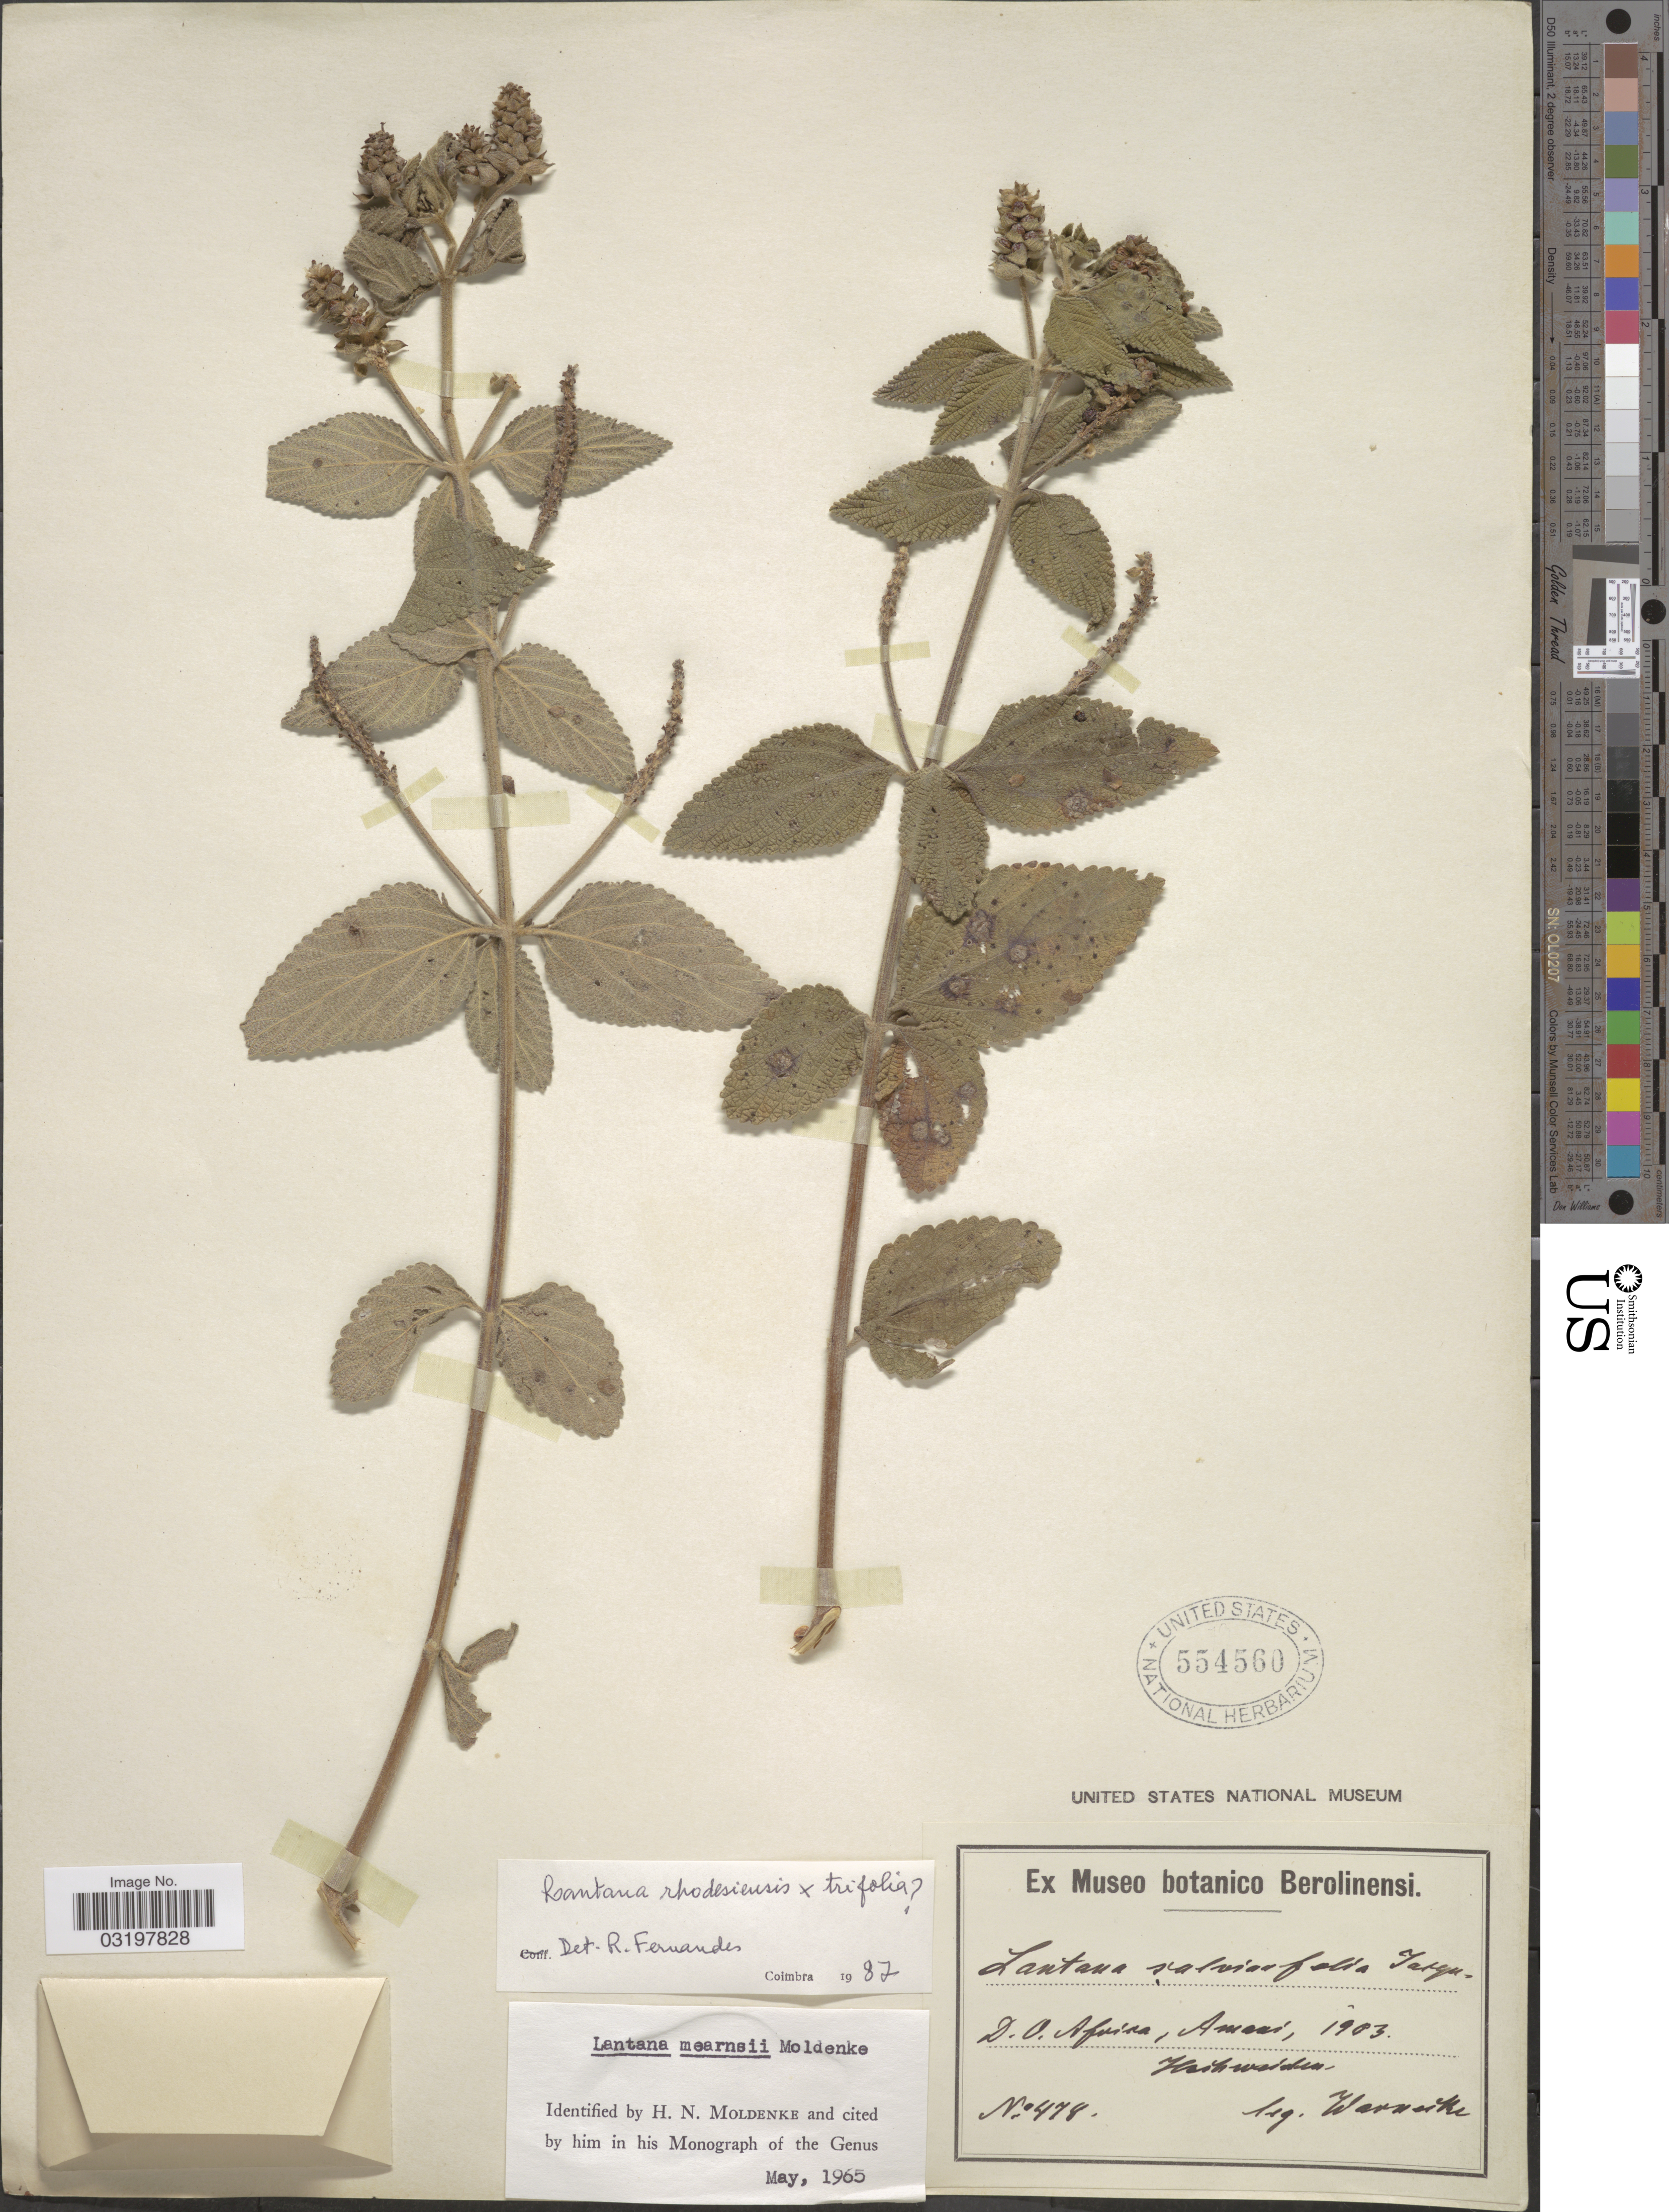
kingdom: Plantae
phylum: Tracheophyta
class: Magnoliopsida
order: Lamiales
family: Verbenaceae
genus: Lantana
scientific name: Lantana rhodesiensis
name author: Moldenke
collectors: -. Warnecke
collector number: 478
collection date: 1903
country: Tanzania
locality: D.O. Africa, Amani.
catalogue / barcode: US 554560